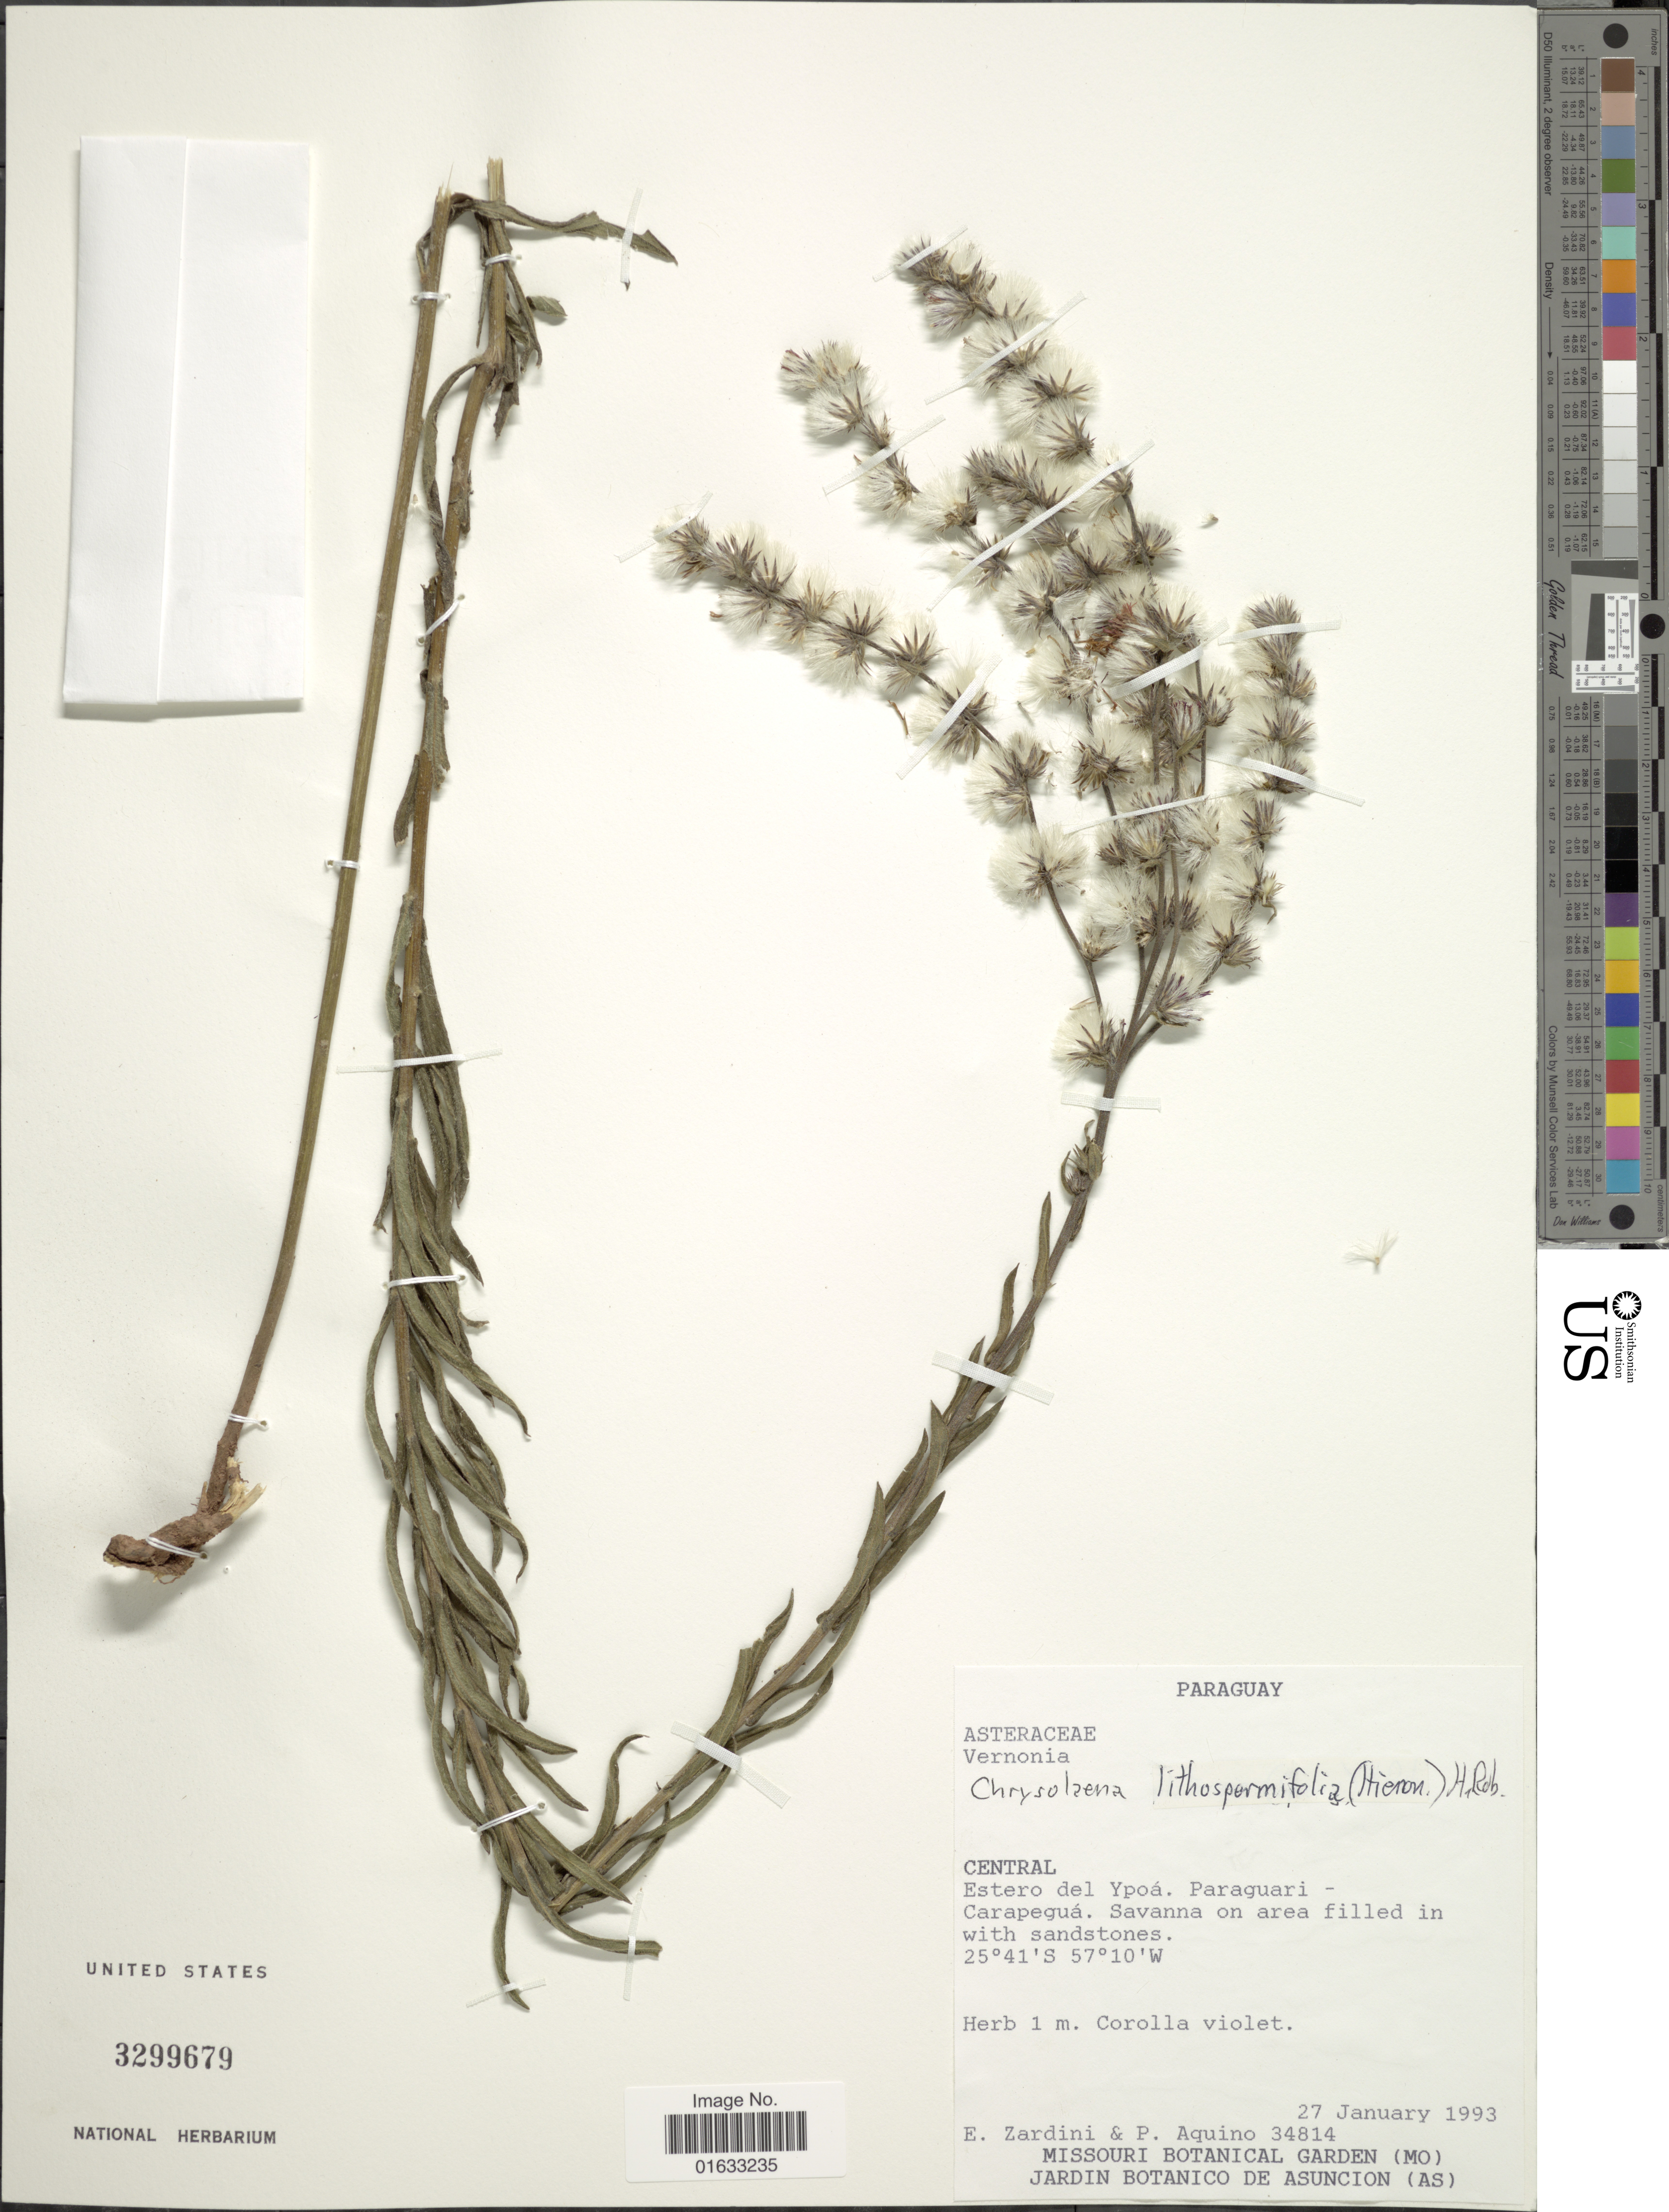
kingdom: Plantae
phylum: Tracheophyta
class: Magnoliopsida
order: Asterales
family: Asteraceae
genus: Chrysolaena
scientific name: Chrysolaena lithospermifolia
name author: (Hieron.) H. Rob.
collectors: E. M. Zardini & P. Aquino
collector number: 34814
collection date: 1993-01-27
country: Paraguay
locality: Central, Estero del Ypoa, Paraguari, Carapegua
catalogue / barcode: US 3299679